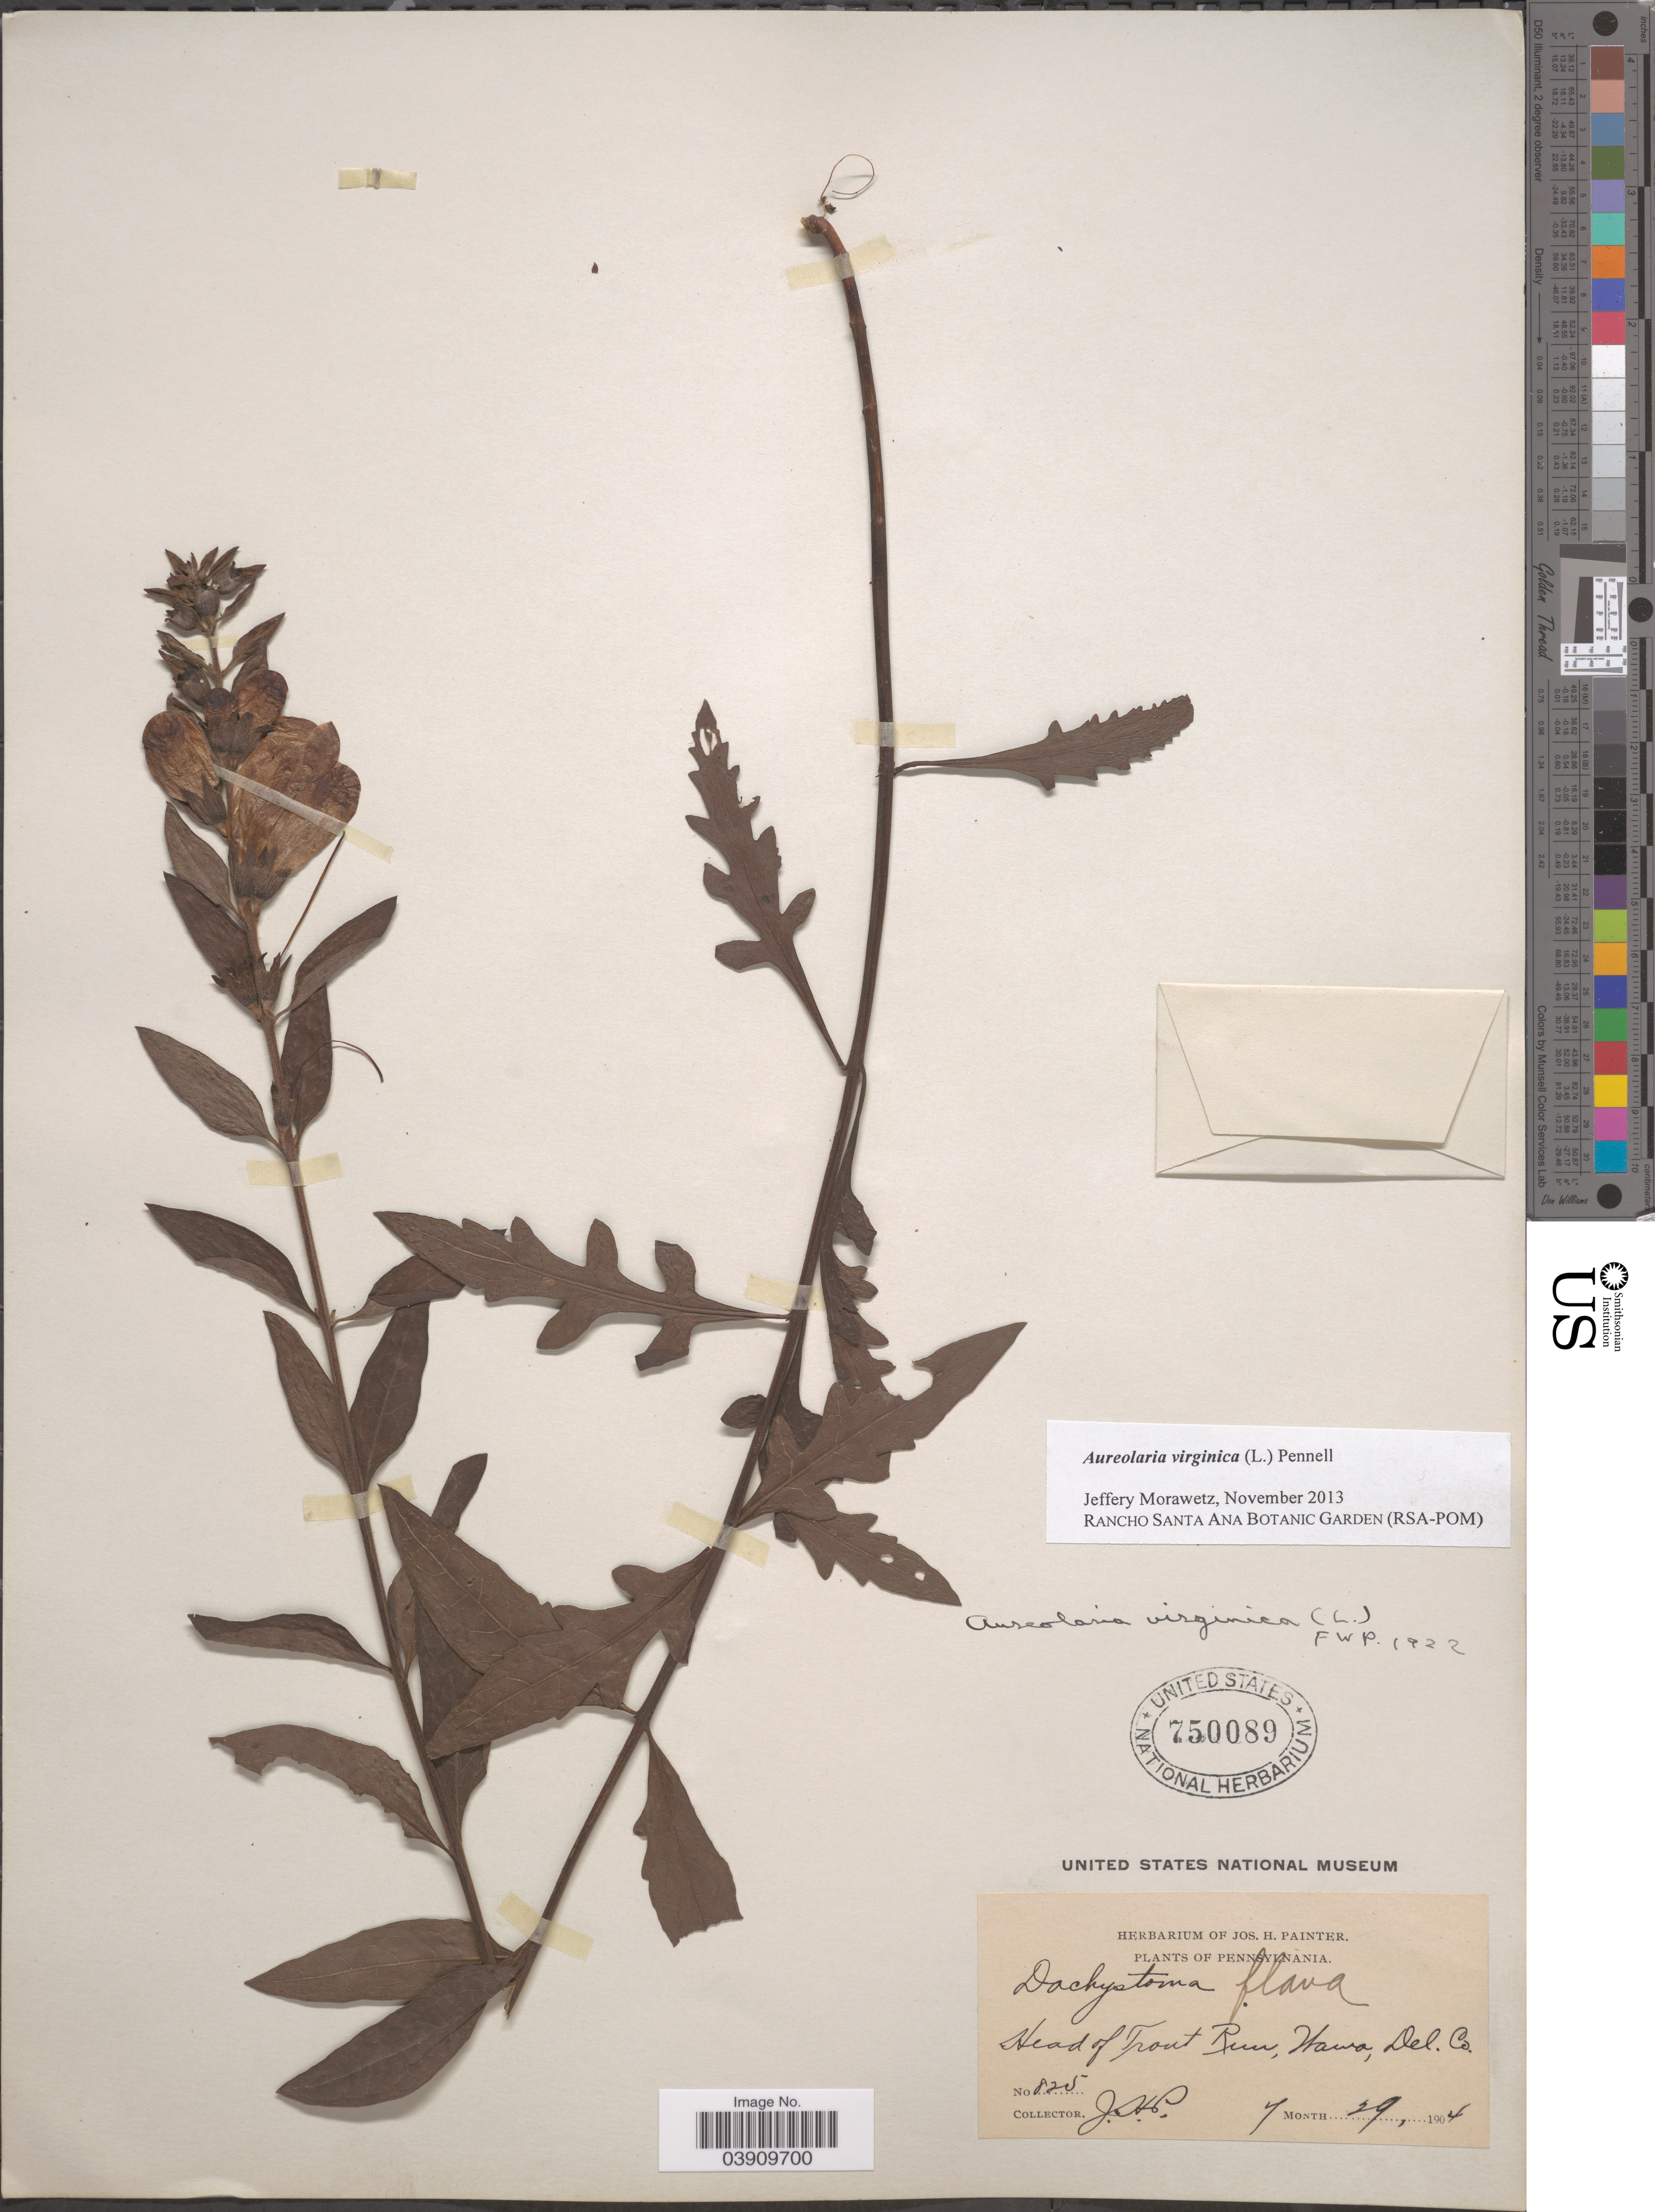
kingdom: Plantae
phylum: Tracheophyta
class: Magnoliopsida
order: Lamiales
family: Orobanchaceae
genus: Aureolaria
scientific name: Aureolaria virginica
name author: (L.) Pennell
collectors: J. H. Painter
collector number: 825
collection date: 1904-07-29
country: United States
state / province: Pennsylvania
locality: Head of Front River, Hawa, Del. Co.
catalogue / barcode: US 750089